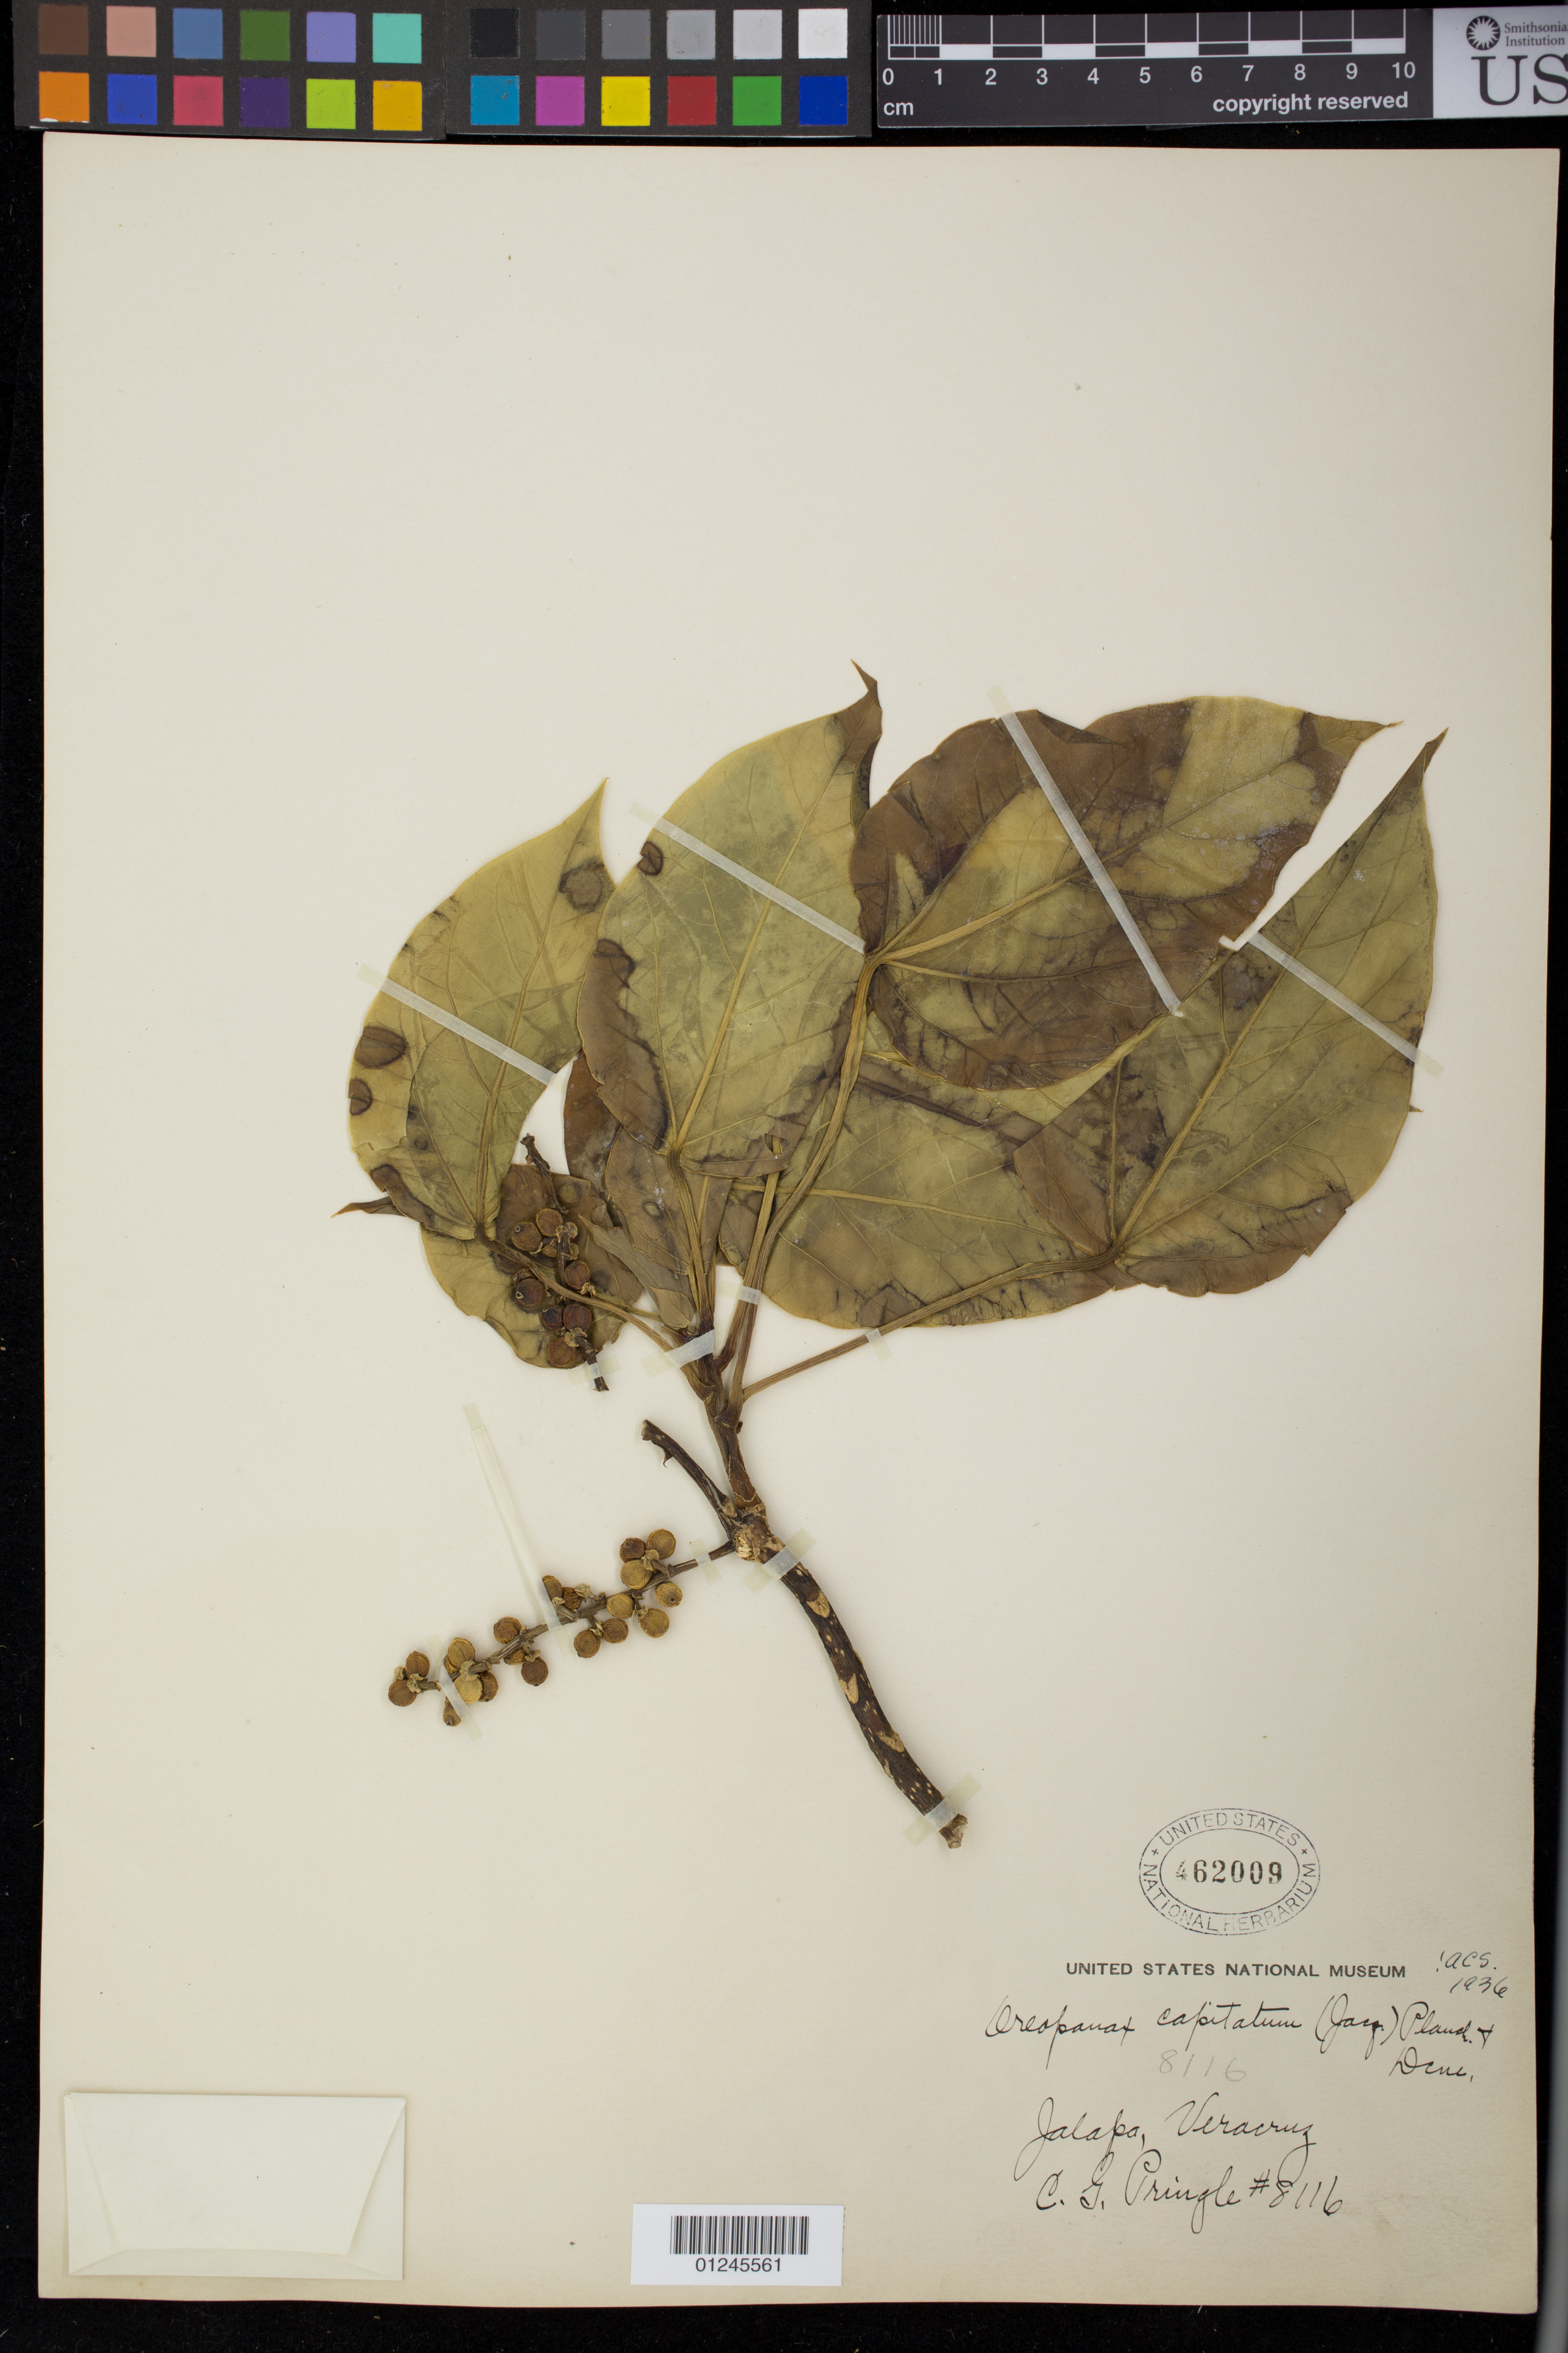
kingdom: Plantae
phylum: Tracheophyta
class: Magnoliopsida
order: Apiales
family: Araliaceae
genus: Oreopanax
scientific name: Oreopanax capitatus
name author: (Jacq.) Decne. & Planch.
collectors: C. G. Pringle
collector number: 8116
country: Mexico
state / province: Veracruz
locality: Jalapa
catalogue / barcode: US 462009